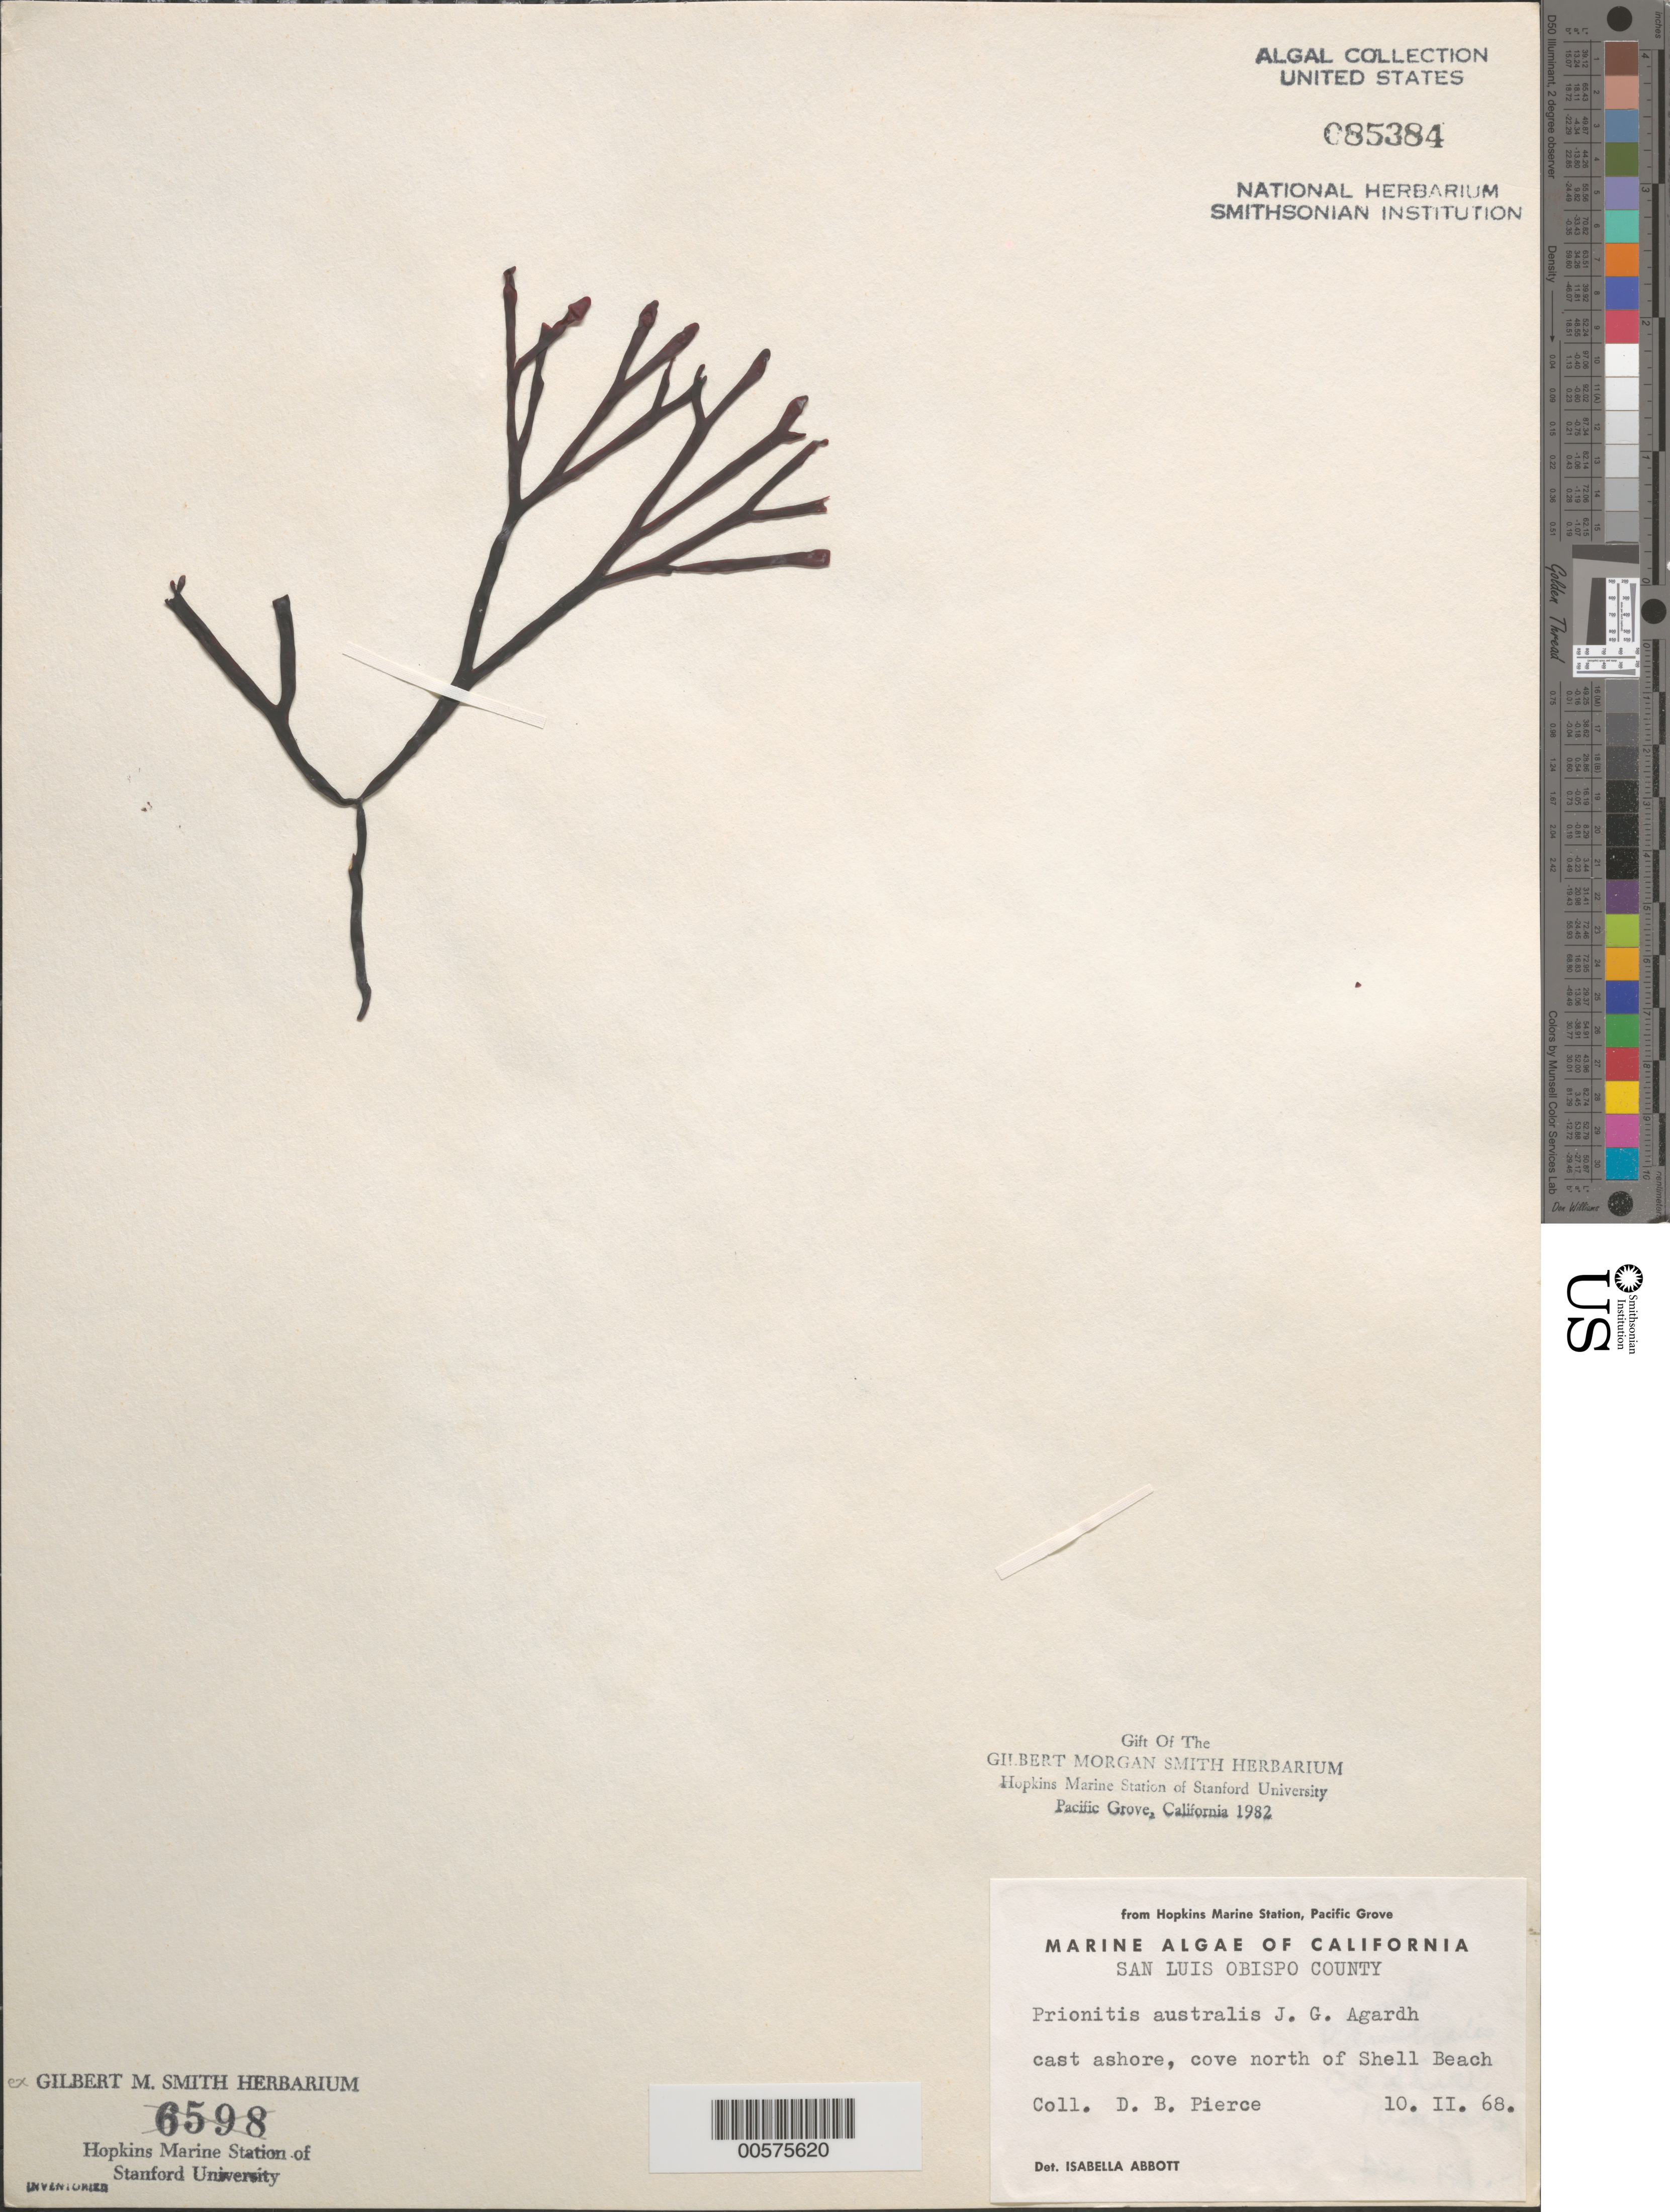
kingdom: Plantae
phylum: Rhodophyta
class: Florideophyceae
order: Cryptonemiales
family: Cryptonemiaceae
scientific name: Prionitis australis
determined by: Abbott, Isabella A.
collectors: D. Pierce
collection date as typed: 10 Feb 1968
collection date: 1968-02-10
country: United States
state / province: California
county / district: San Luis Obispo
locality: Cove north of Shell Beach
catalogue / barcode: US 85384